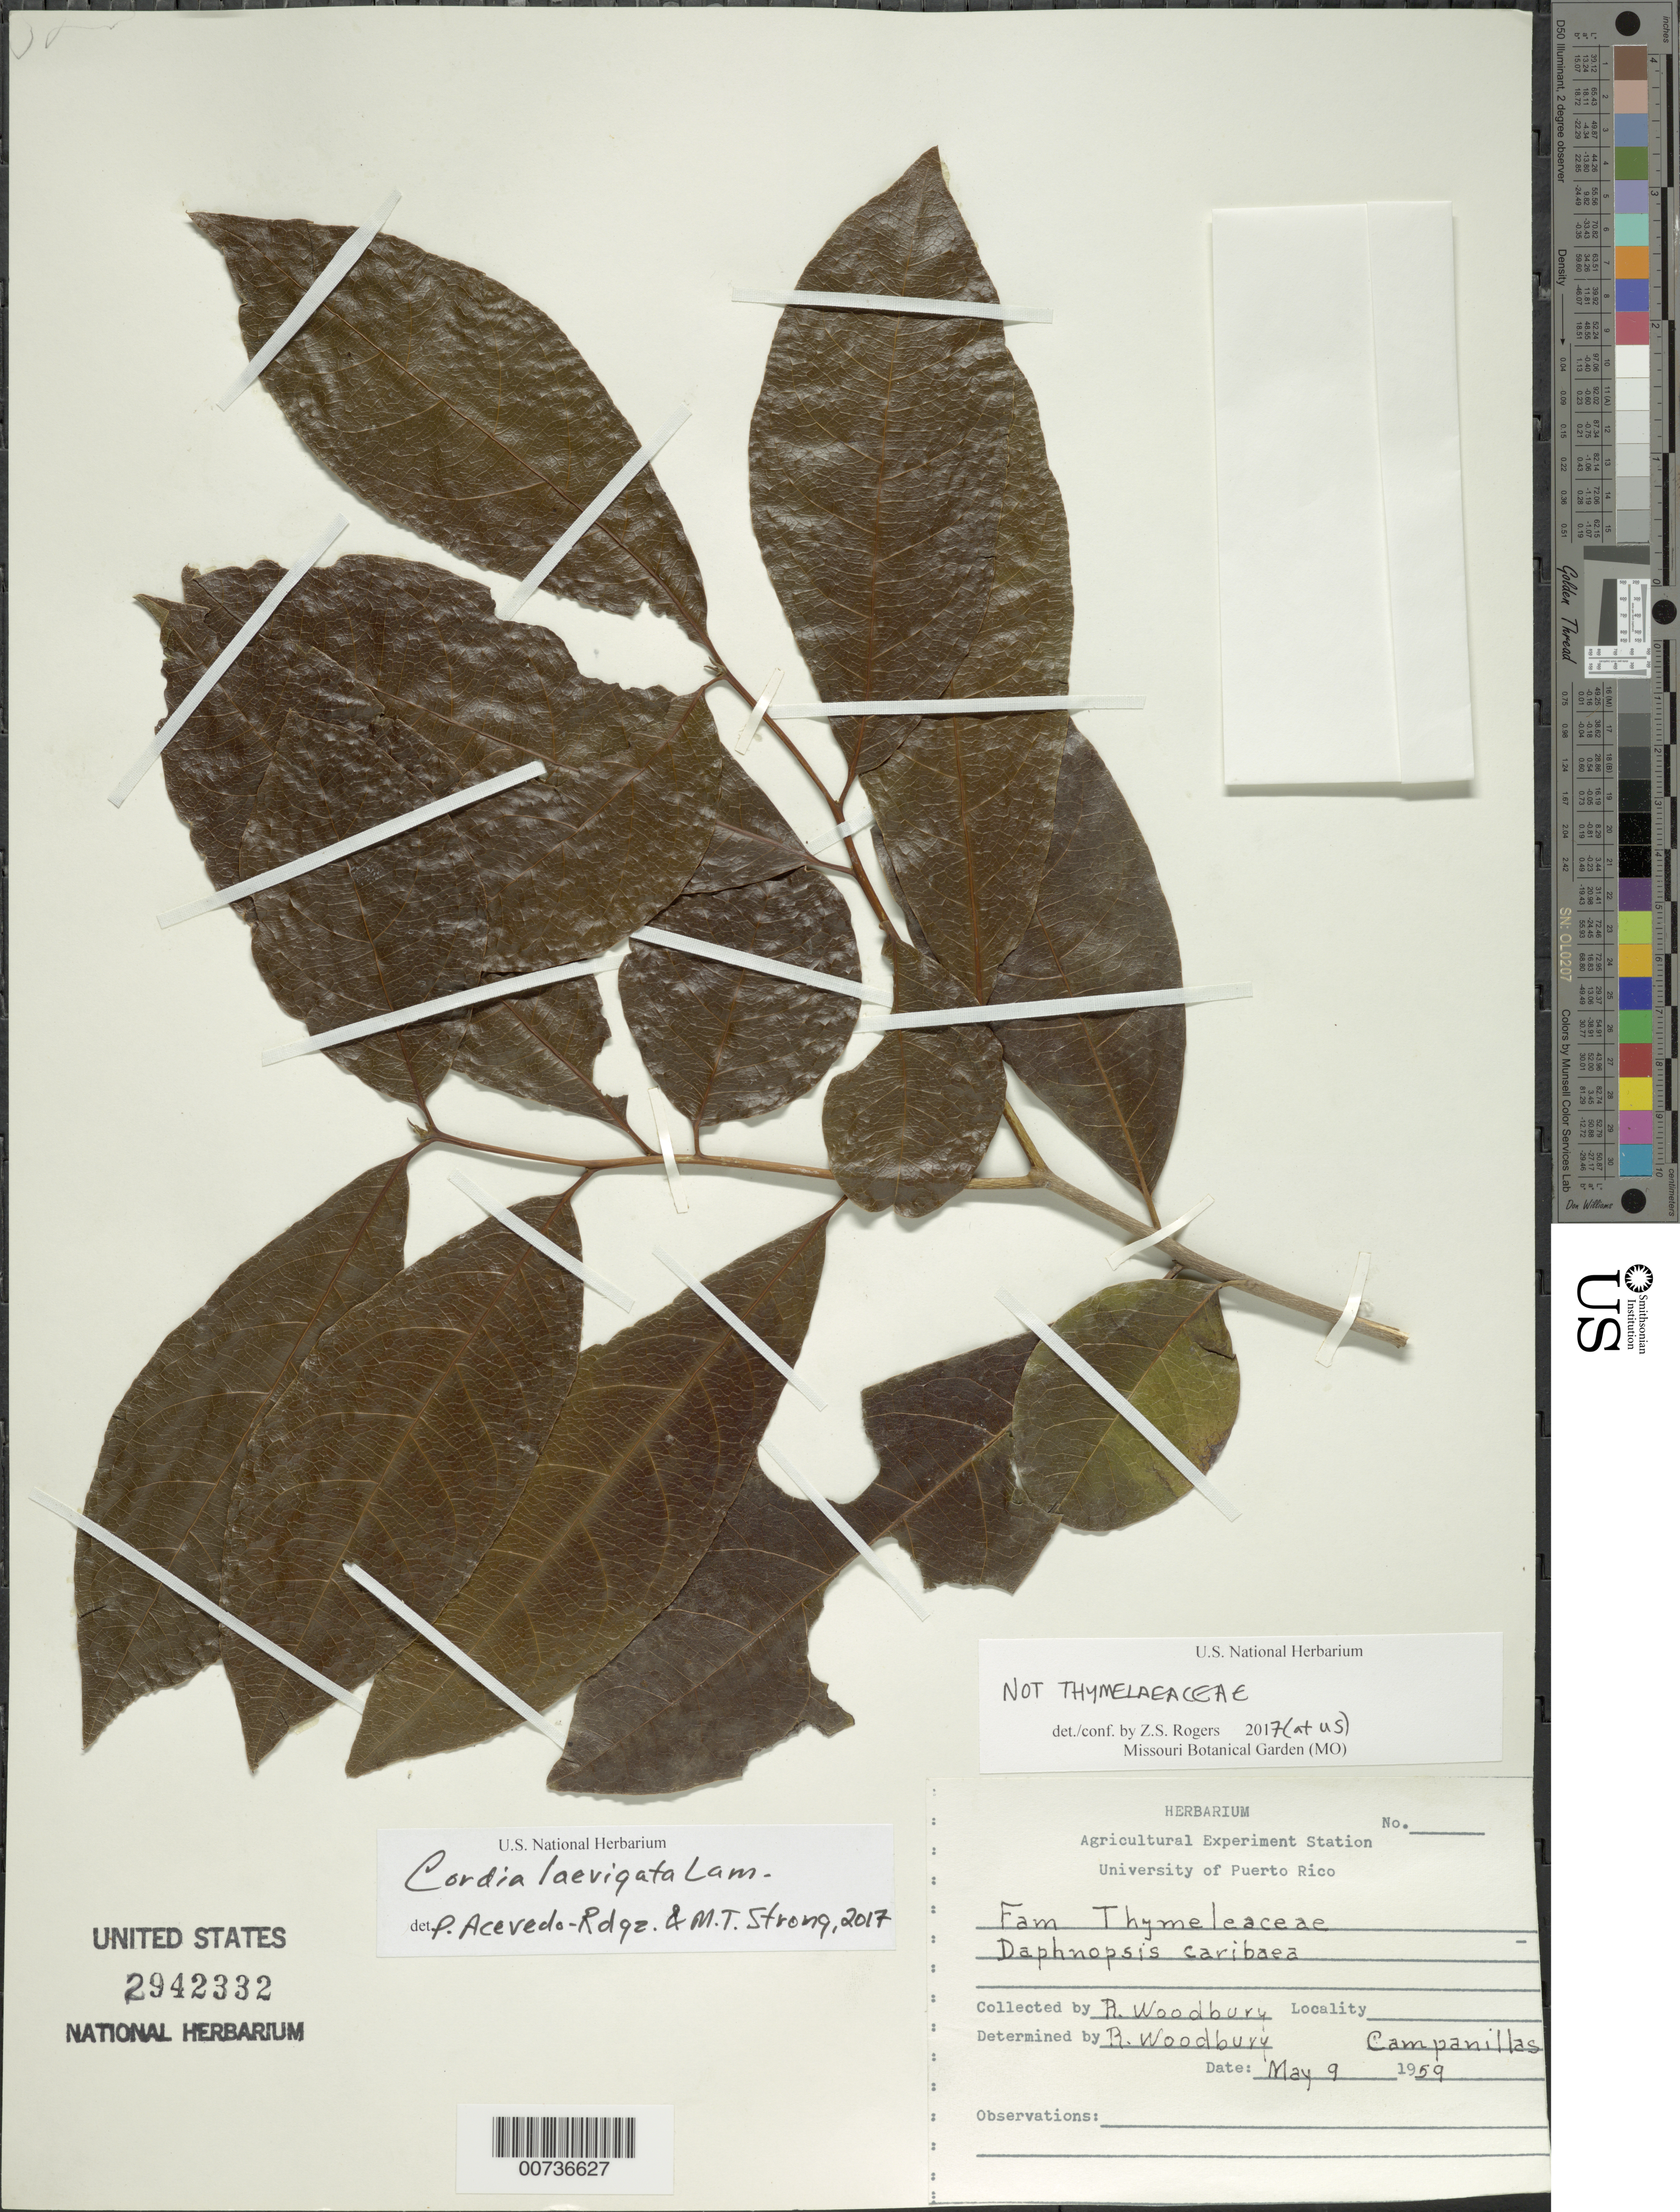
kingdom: Plantae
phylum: Tracheophyta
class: Magnoliopsida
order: Boraginales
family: Cordiaceae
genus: Cordia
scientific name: Cordia laevigata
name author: Lam.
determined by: Acevedo-Rodríguez, P.; Strong, M. T.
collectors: R. O. Woodbury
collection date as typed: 09 May 1959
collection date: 1959-05-09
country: Puerto Rico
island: Vieques I.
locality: Campanillas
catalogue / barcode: US 2942332